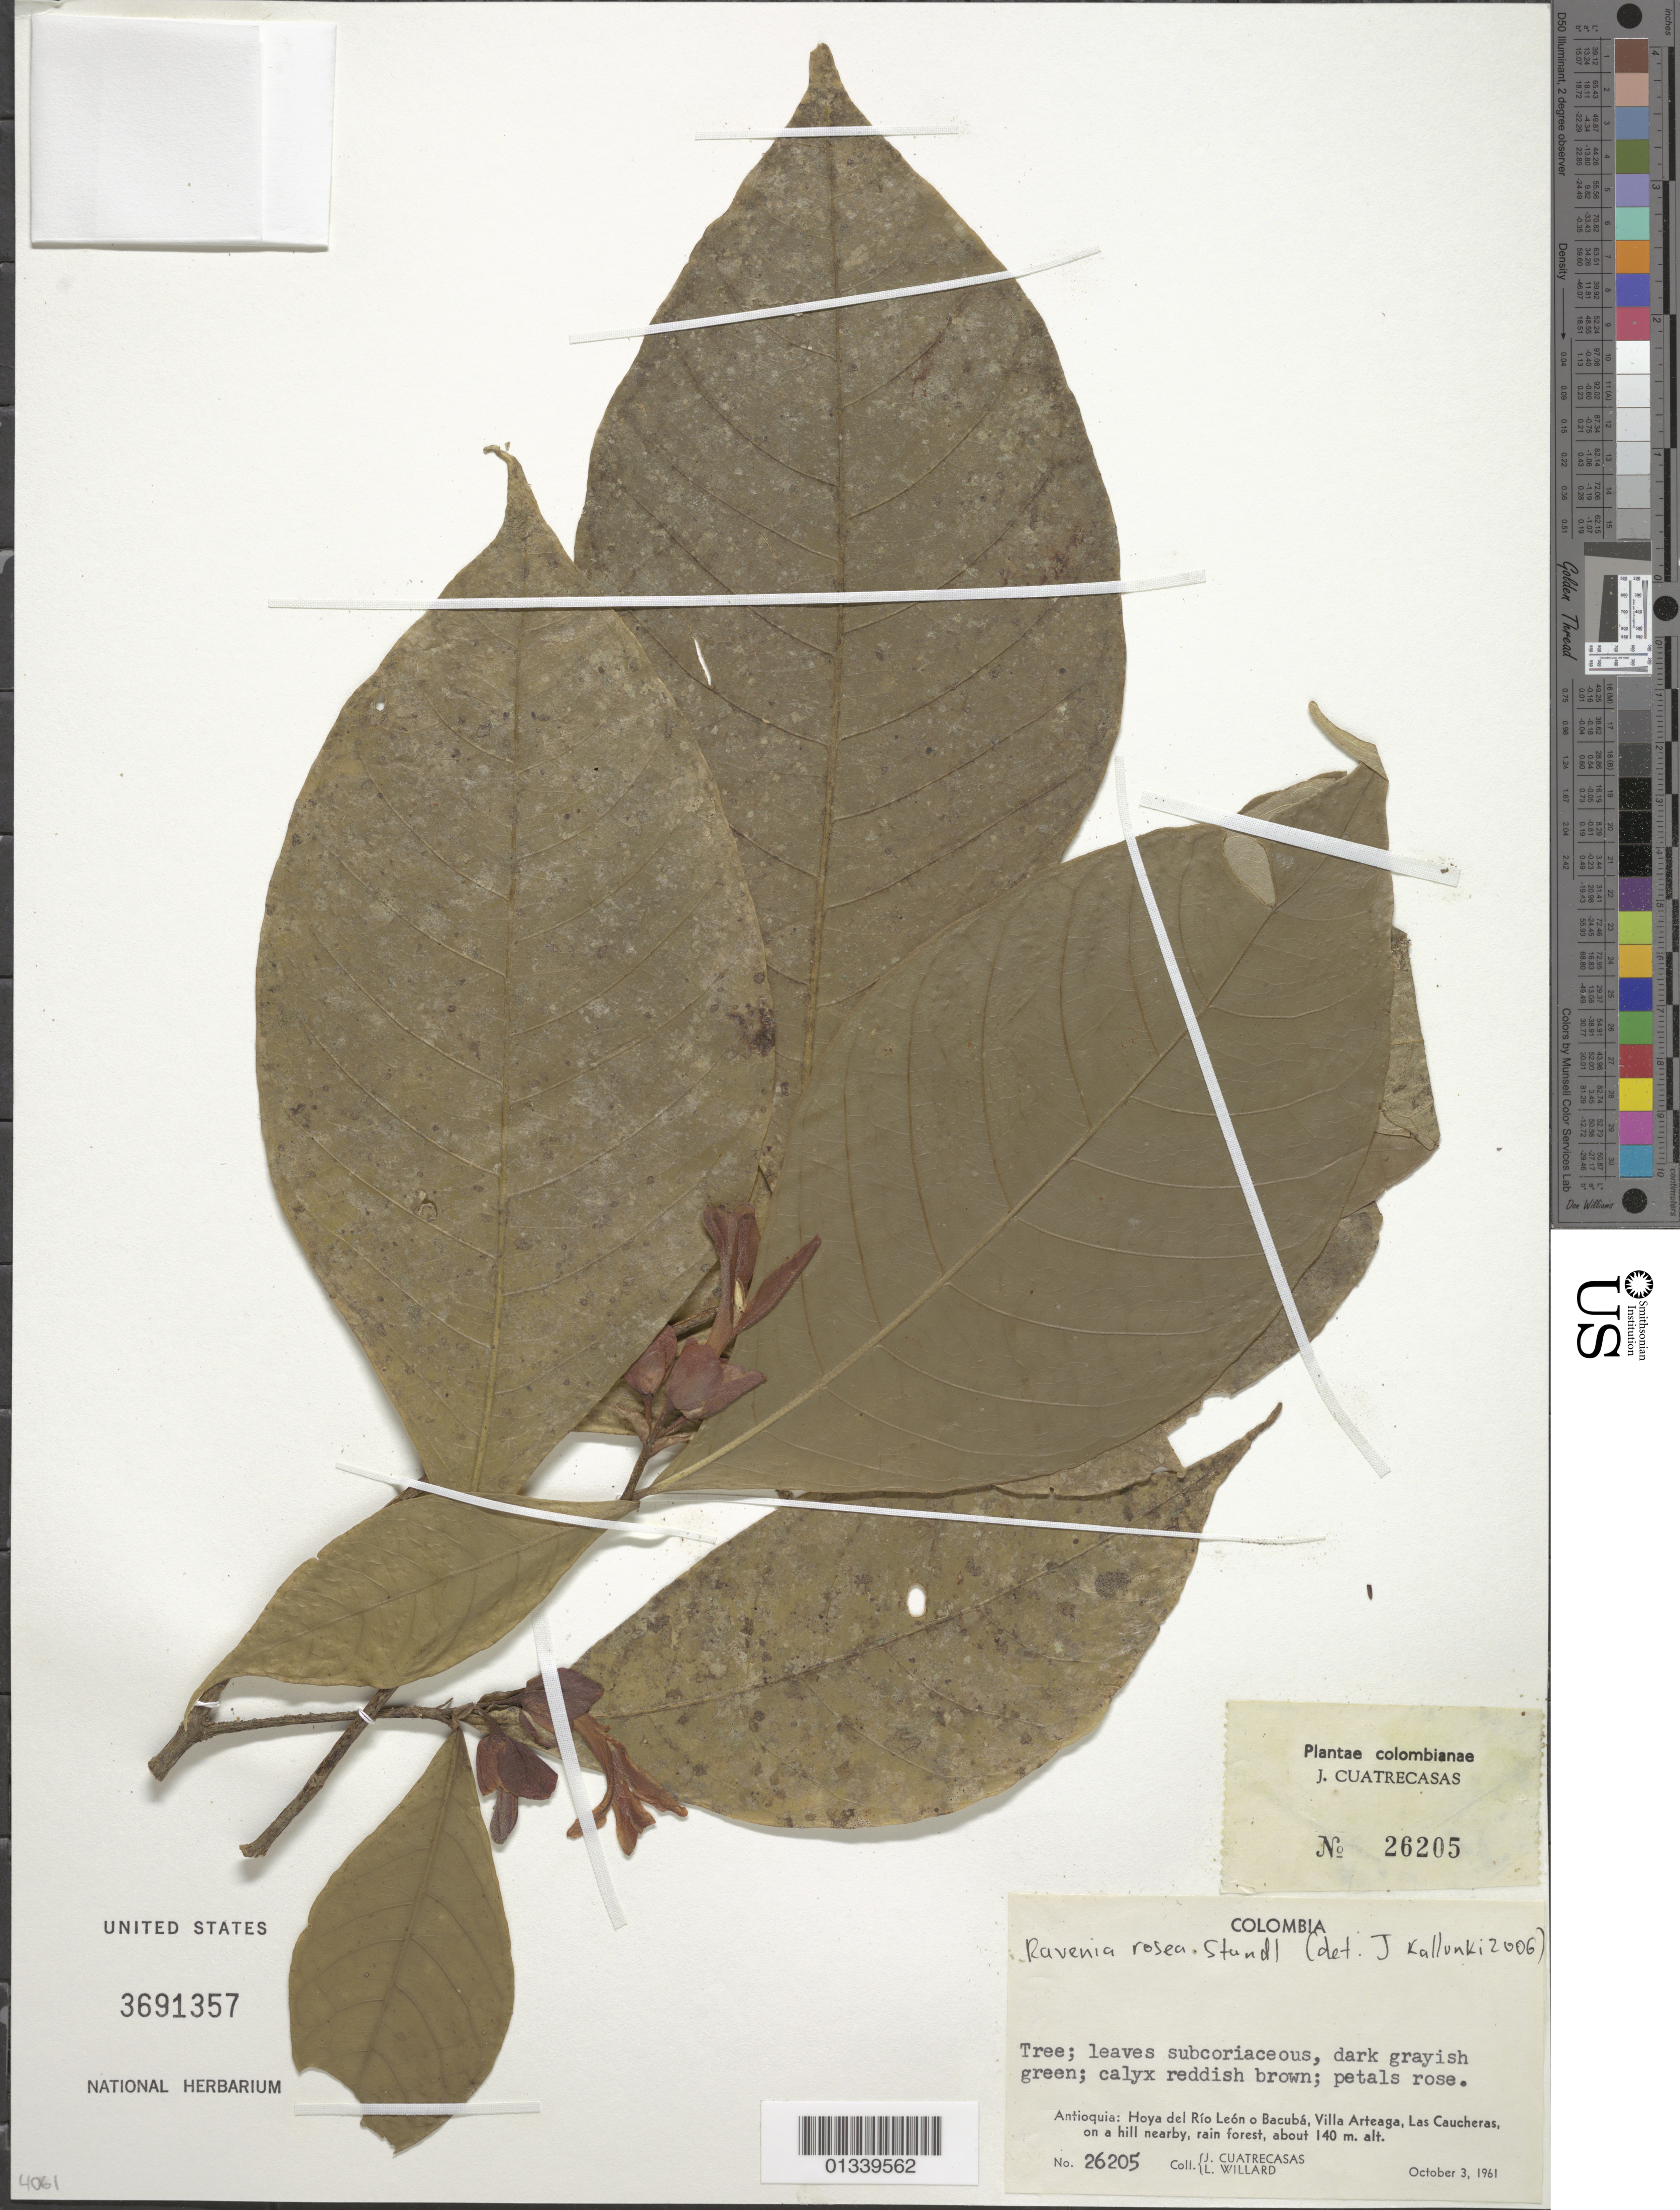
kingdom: Plantae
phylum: Tracheophyta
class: Magnoliopsida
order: Sapindales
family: Rutaceae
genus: Ravenia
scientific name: Ravenia rosea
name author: Standl.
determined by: Kallunki, Jacquelyn A.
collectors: J. Cuatrecasas & L. Willard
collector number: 26205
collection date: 1961-10-03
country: Colombia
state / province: Antioquia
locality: Hoya del Rio Leon o Bacuba, Villa Arteaga, Las Caucheras, on hill nearby.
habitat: Rain forest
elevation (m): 140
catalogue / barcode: US 3691357